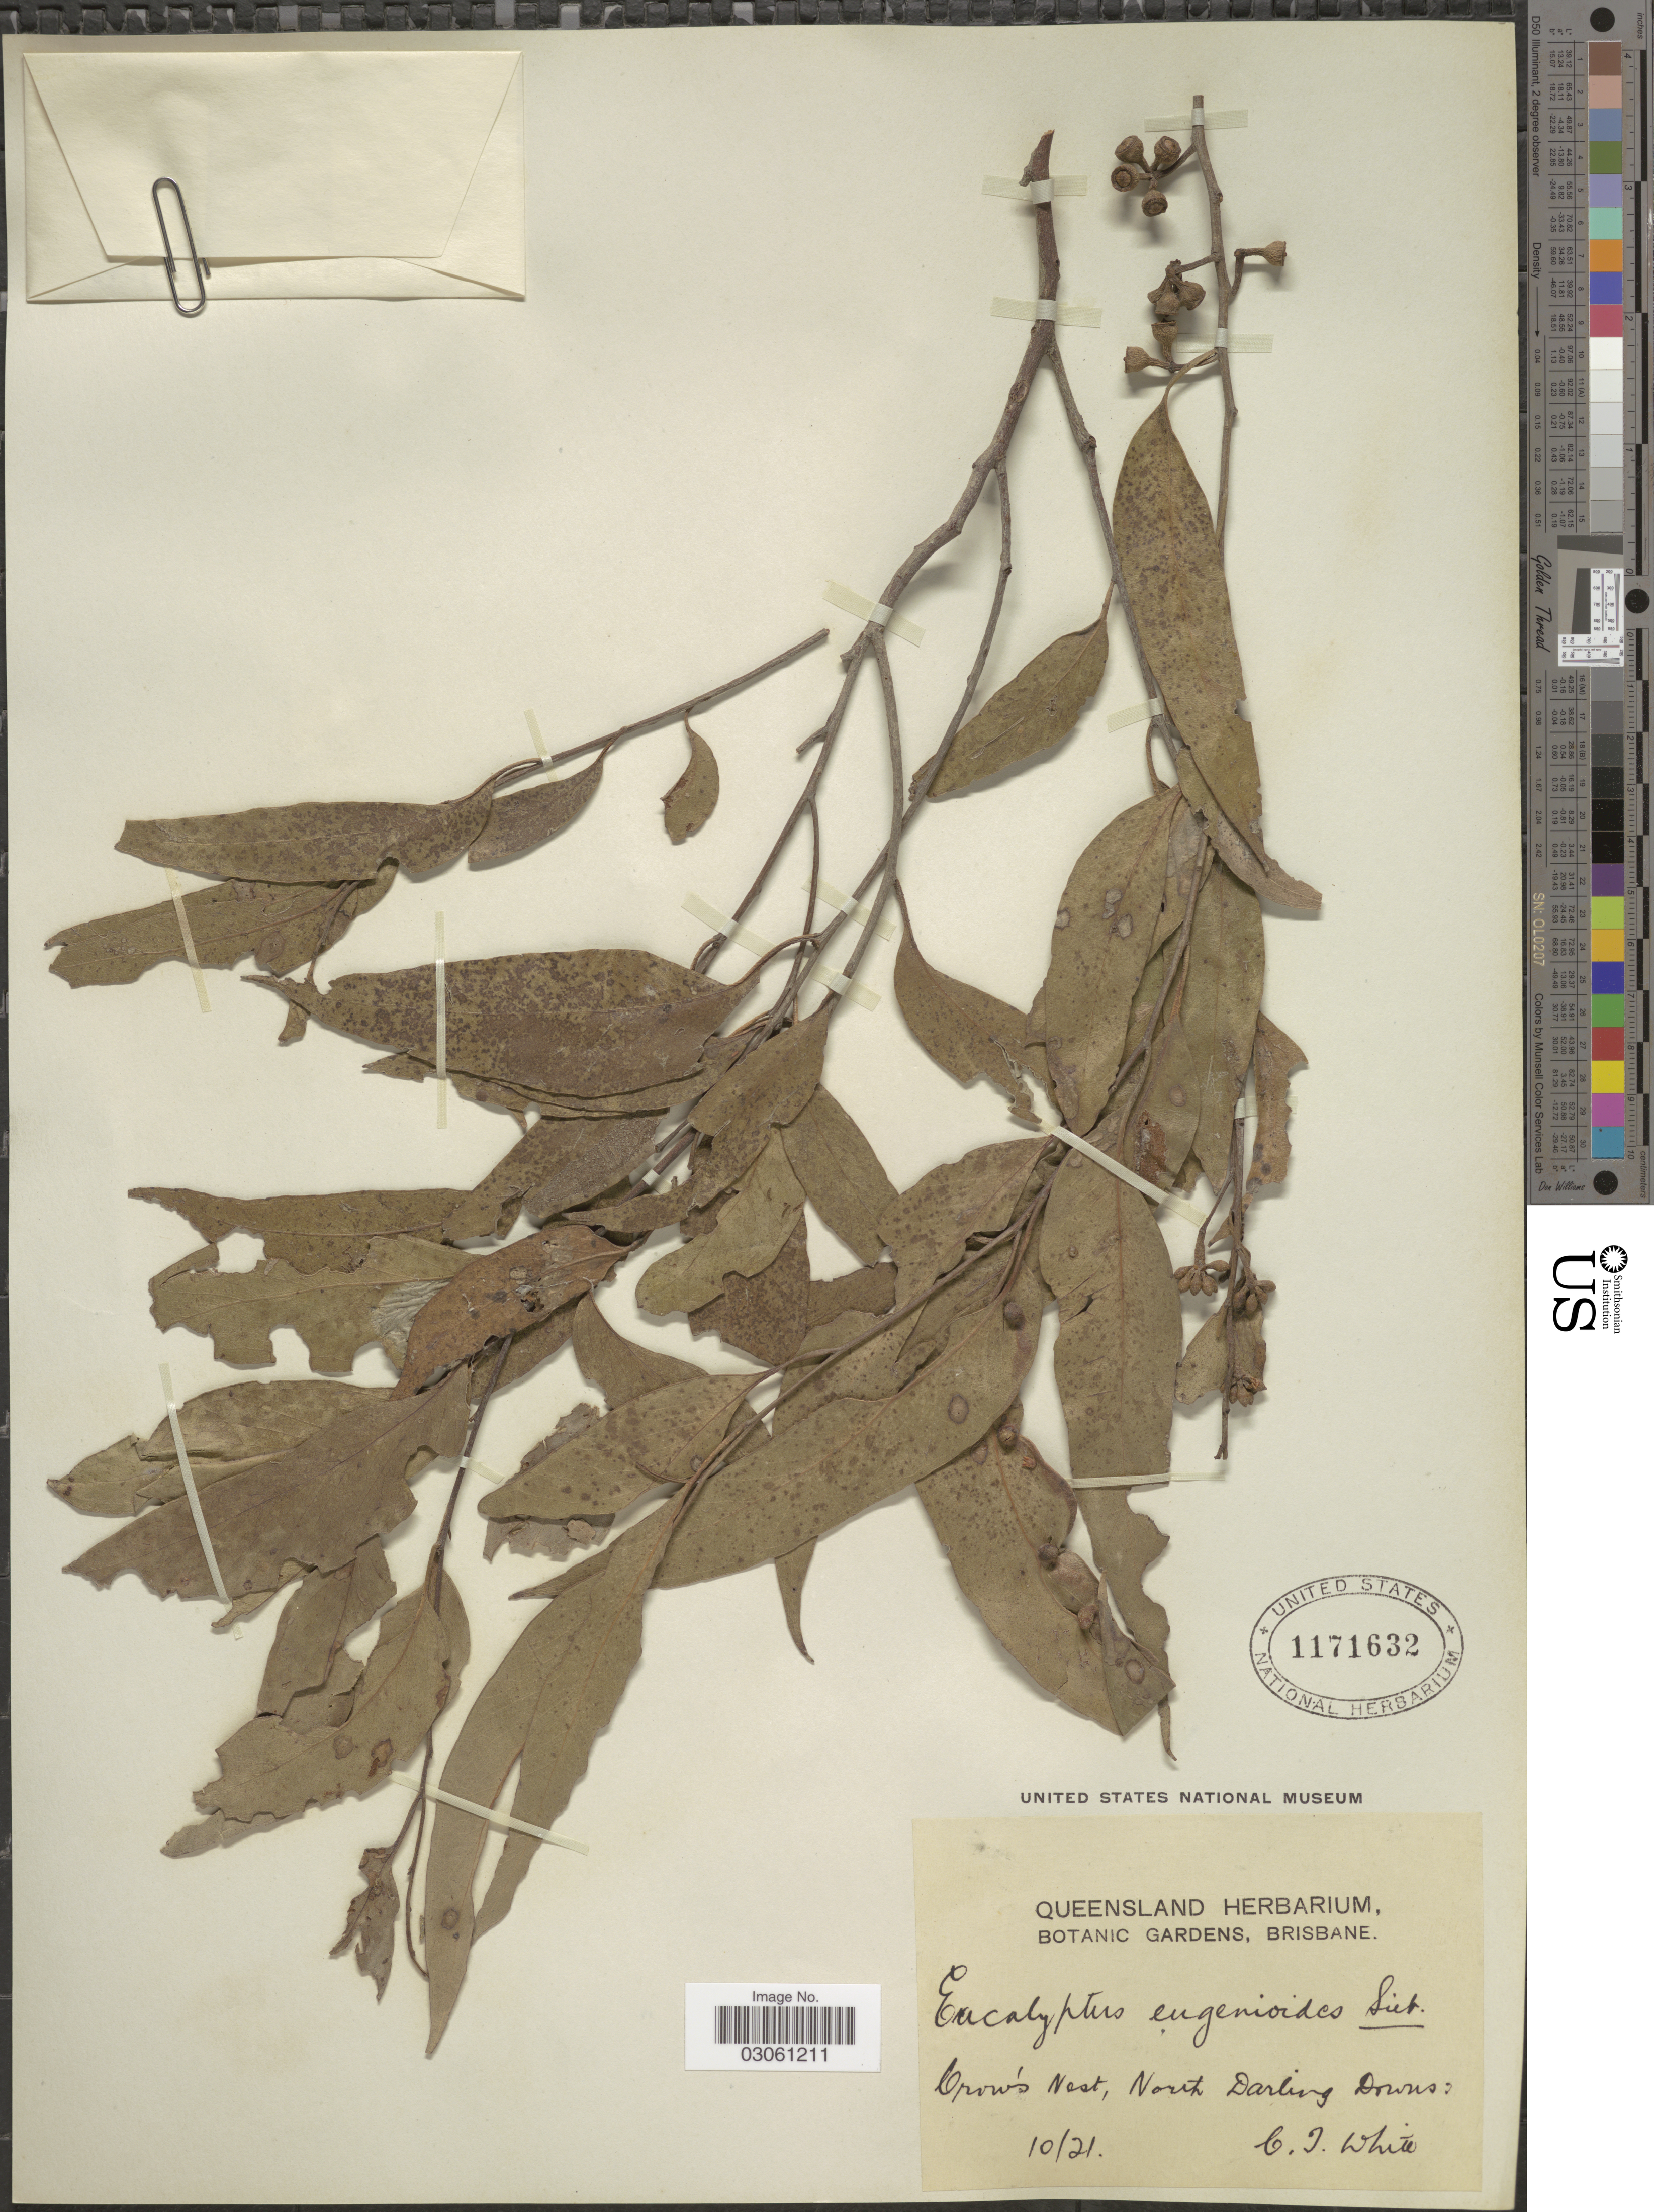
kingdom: Plantae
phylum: Tracheophyta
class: Magnoliopsida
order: Myrtales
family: Myrtaceae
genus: Eucalyptus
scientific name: Eucalyptus eugenioides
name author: Siebert ex Spreng.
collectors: C. T. White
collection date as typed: Transcribed d/m/y: /10/21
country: Australia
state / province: Queensland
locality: Crow's Nest, North Darling Downs.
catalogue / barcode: US 1171632